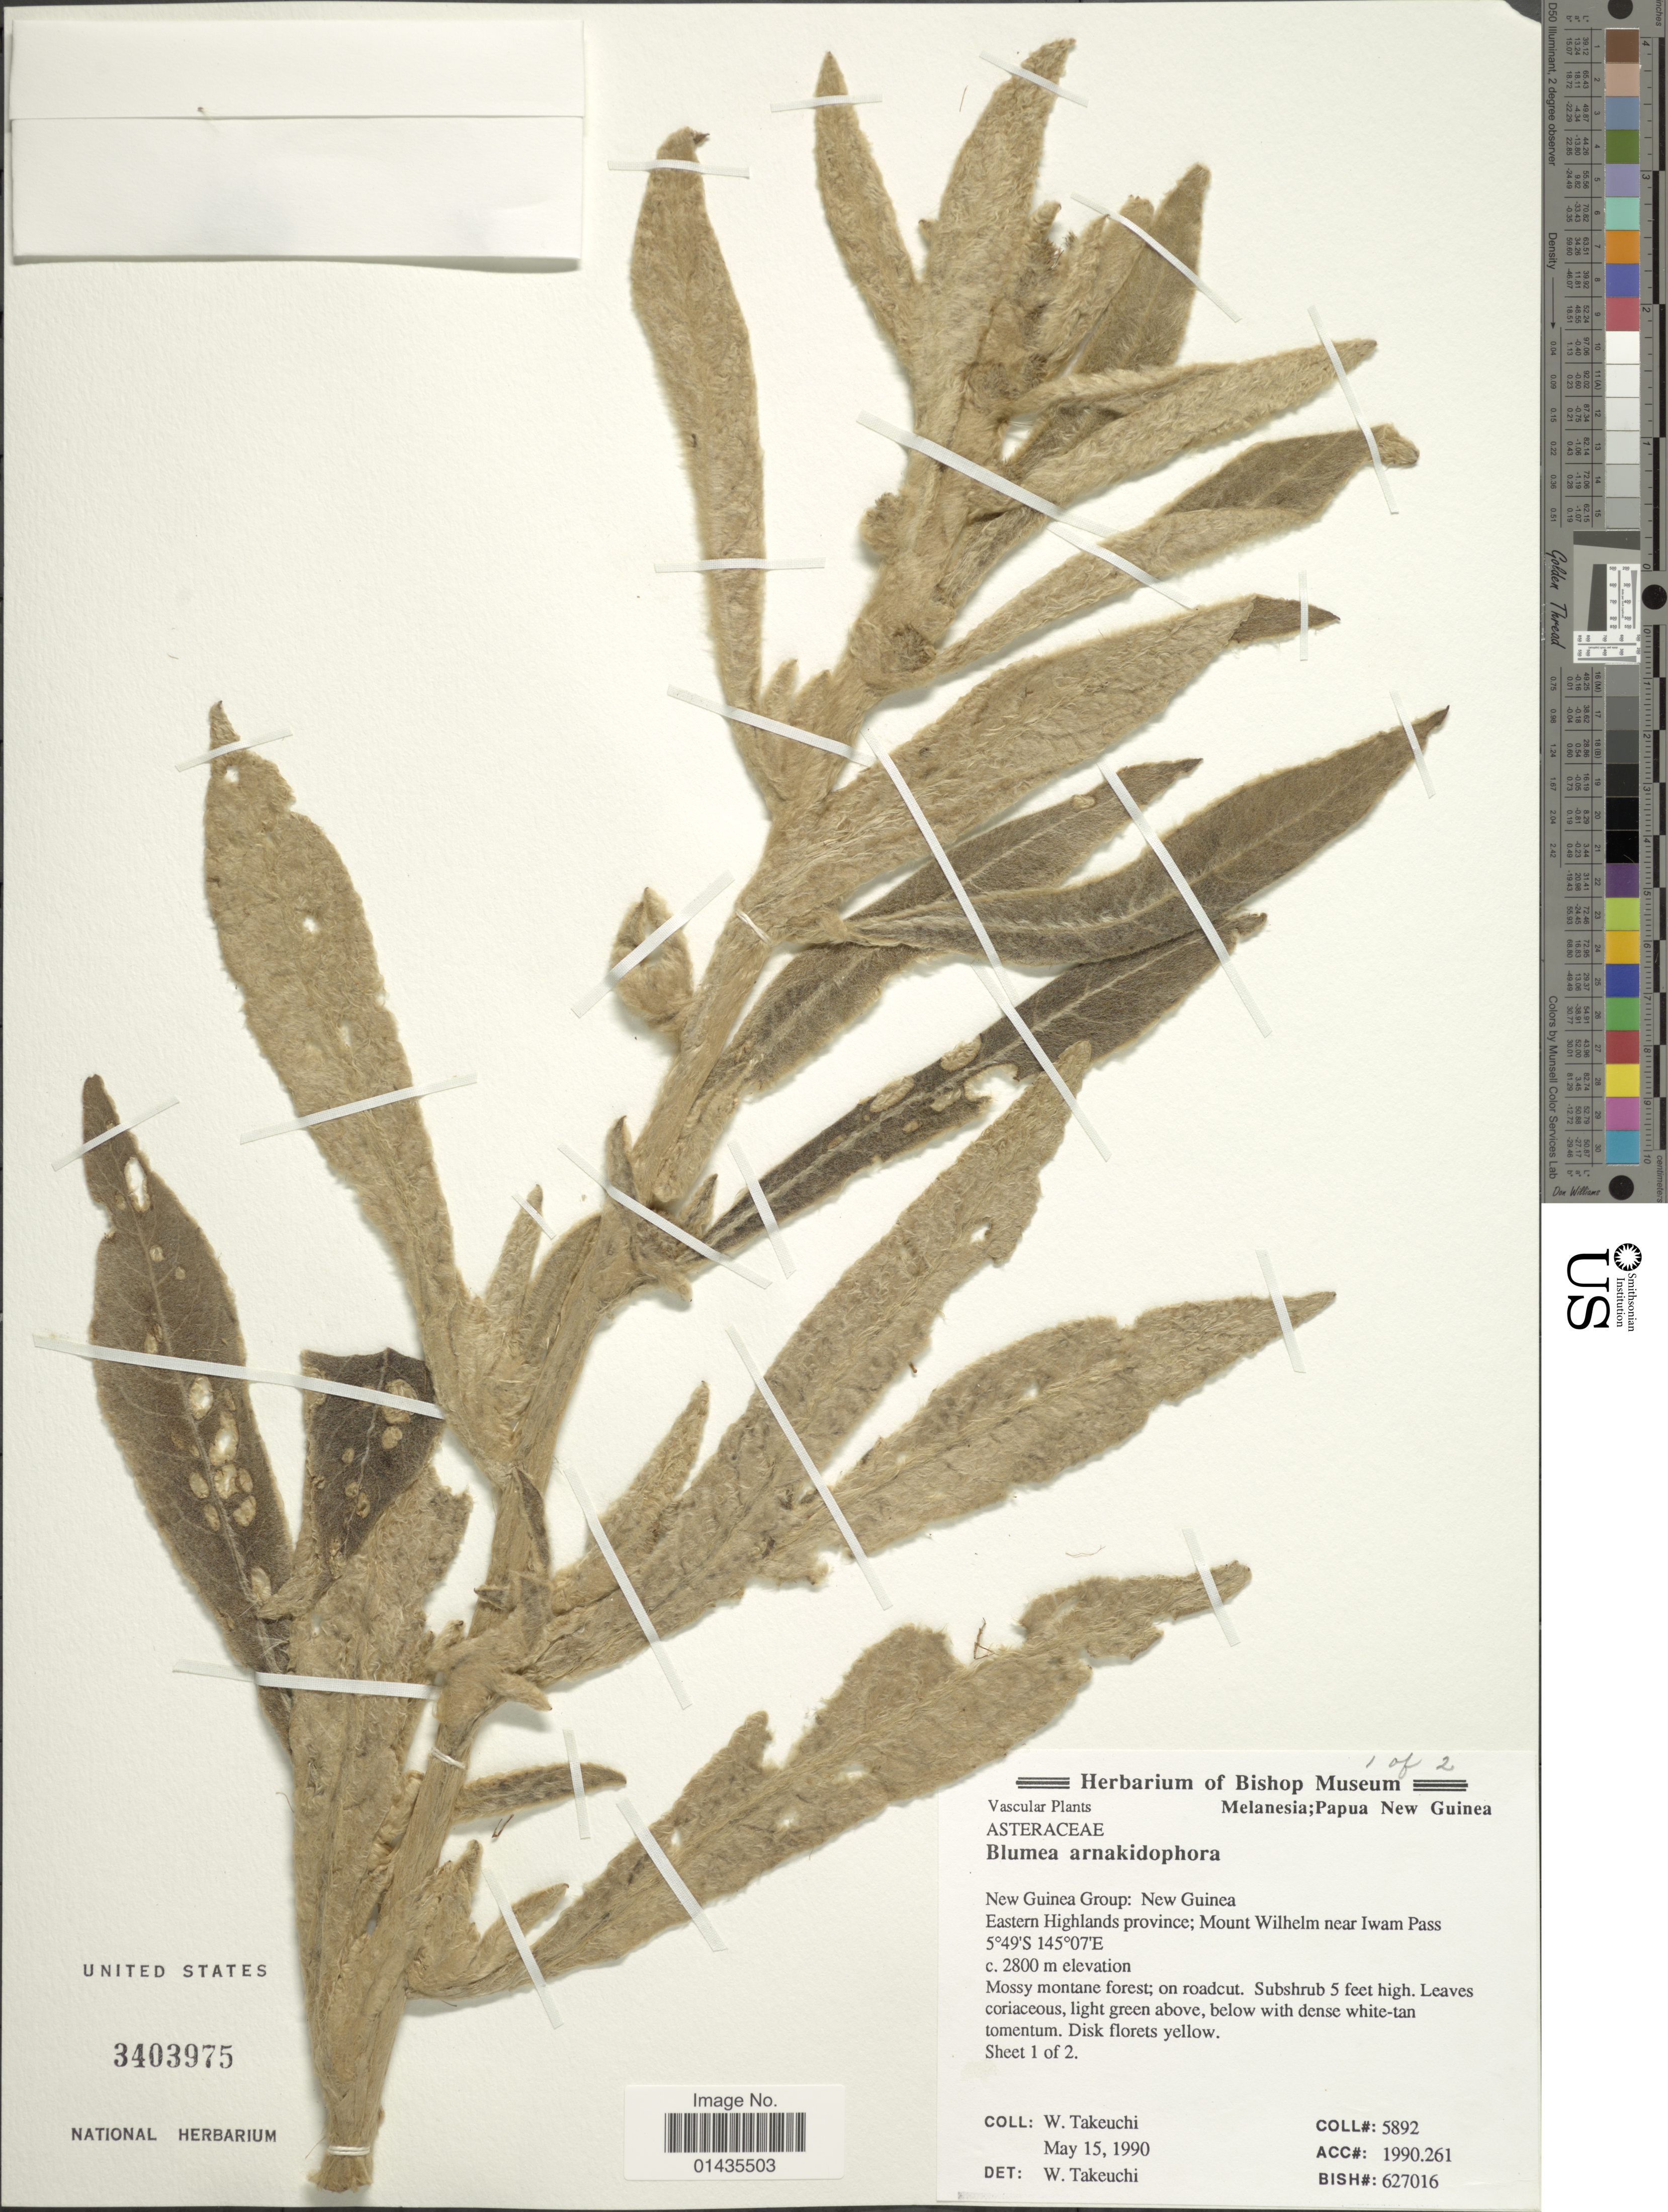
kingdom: Plantae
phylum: Tracheophyta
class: Magnoliopsida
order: Asterales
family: Asteraceae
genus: Blumea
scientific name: Blumea arnakidophora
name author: Mattf.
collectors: W. Takeuchi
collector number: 5892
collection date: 1990-05-15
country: Papua New Guinea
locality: Melanesia, new Guinea Group, New Guinea, Eastern Highlands province, Mount Wilhelm near Iwam Pass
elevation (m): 2800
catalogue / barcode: US 3403975